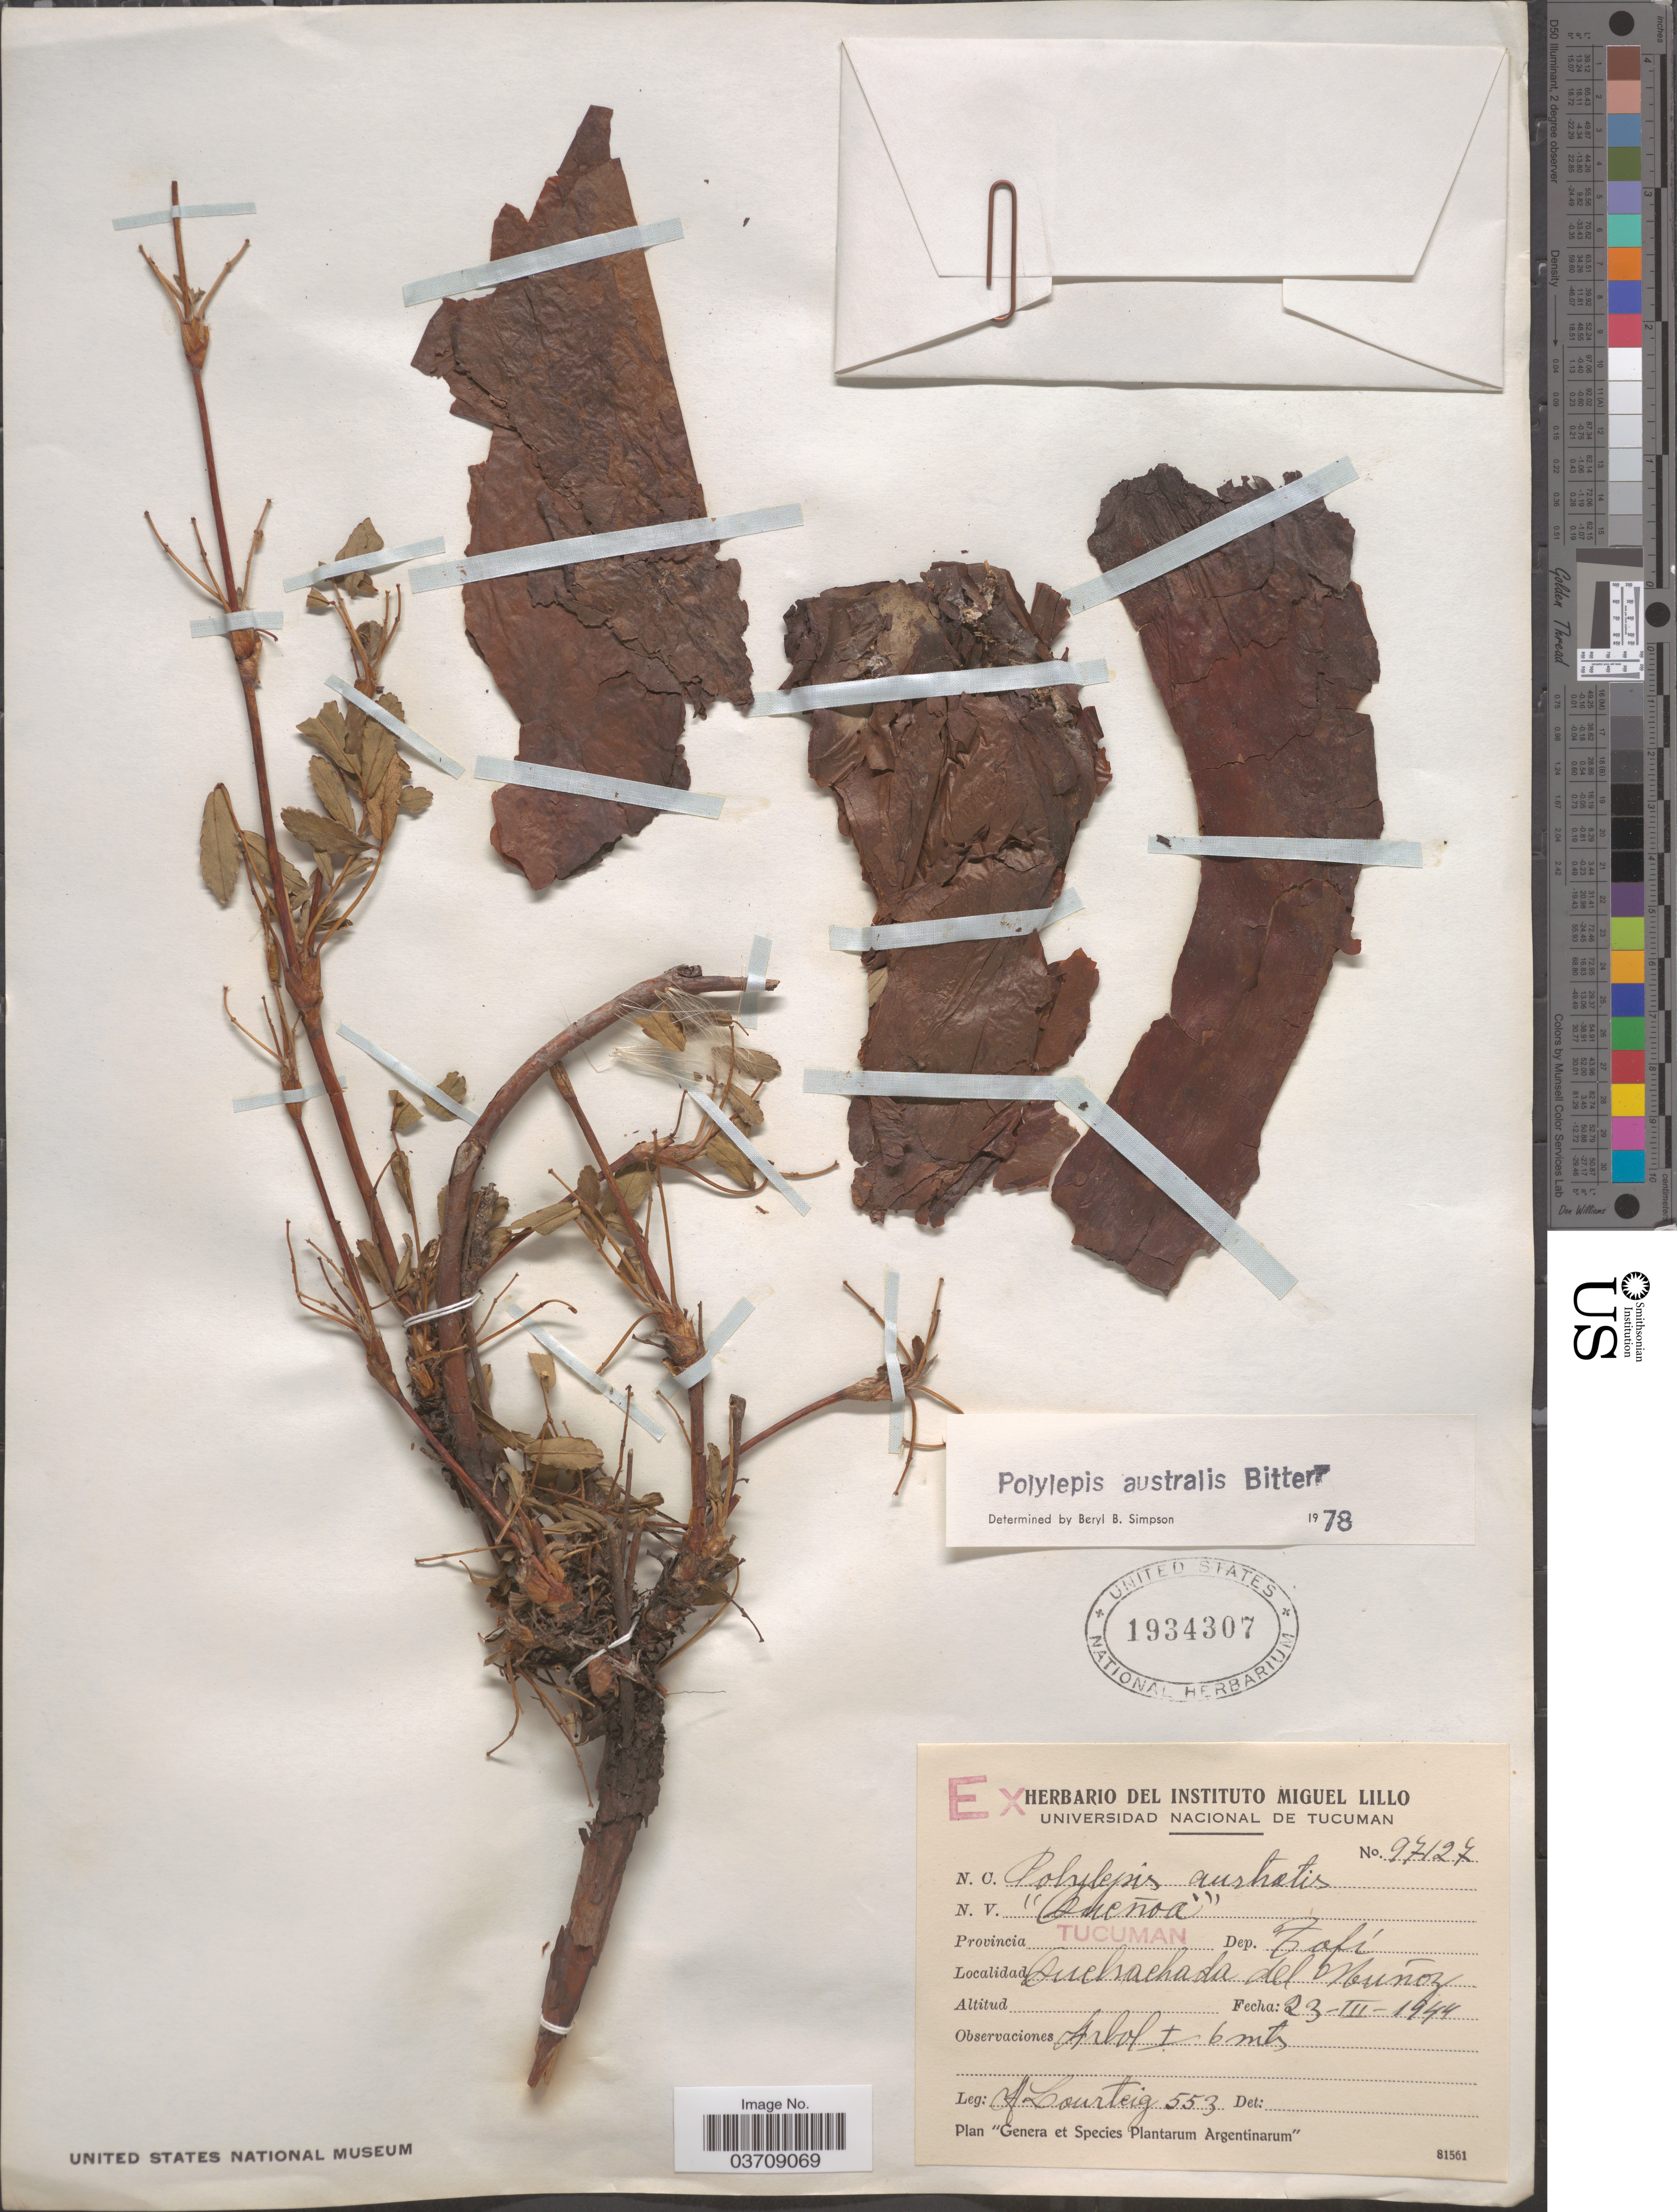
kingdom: Plantae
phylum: Tracheophyta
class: Magnoliopsida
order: Rosales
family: Rosaceae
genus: Polylepis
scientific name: Polylepis australis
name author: Bitter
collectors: A. Lourteig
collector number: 553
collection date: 1944-03-23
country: Argentina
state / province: Tucuman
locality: Dep. Tafí. Quebrada del Nuñoz.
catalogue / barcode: US 1934307